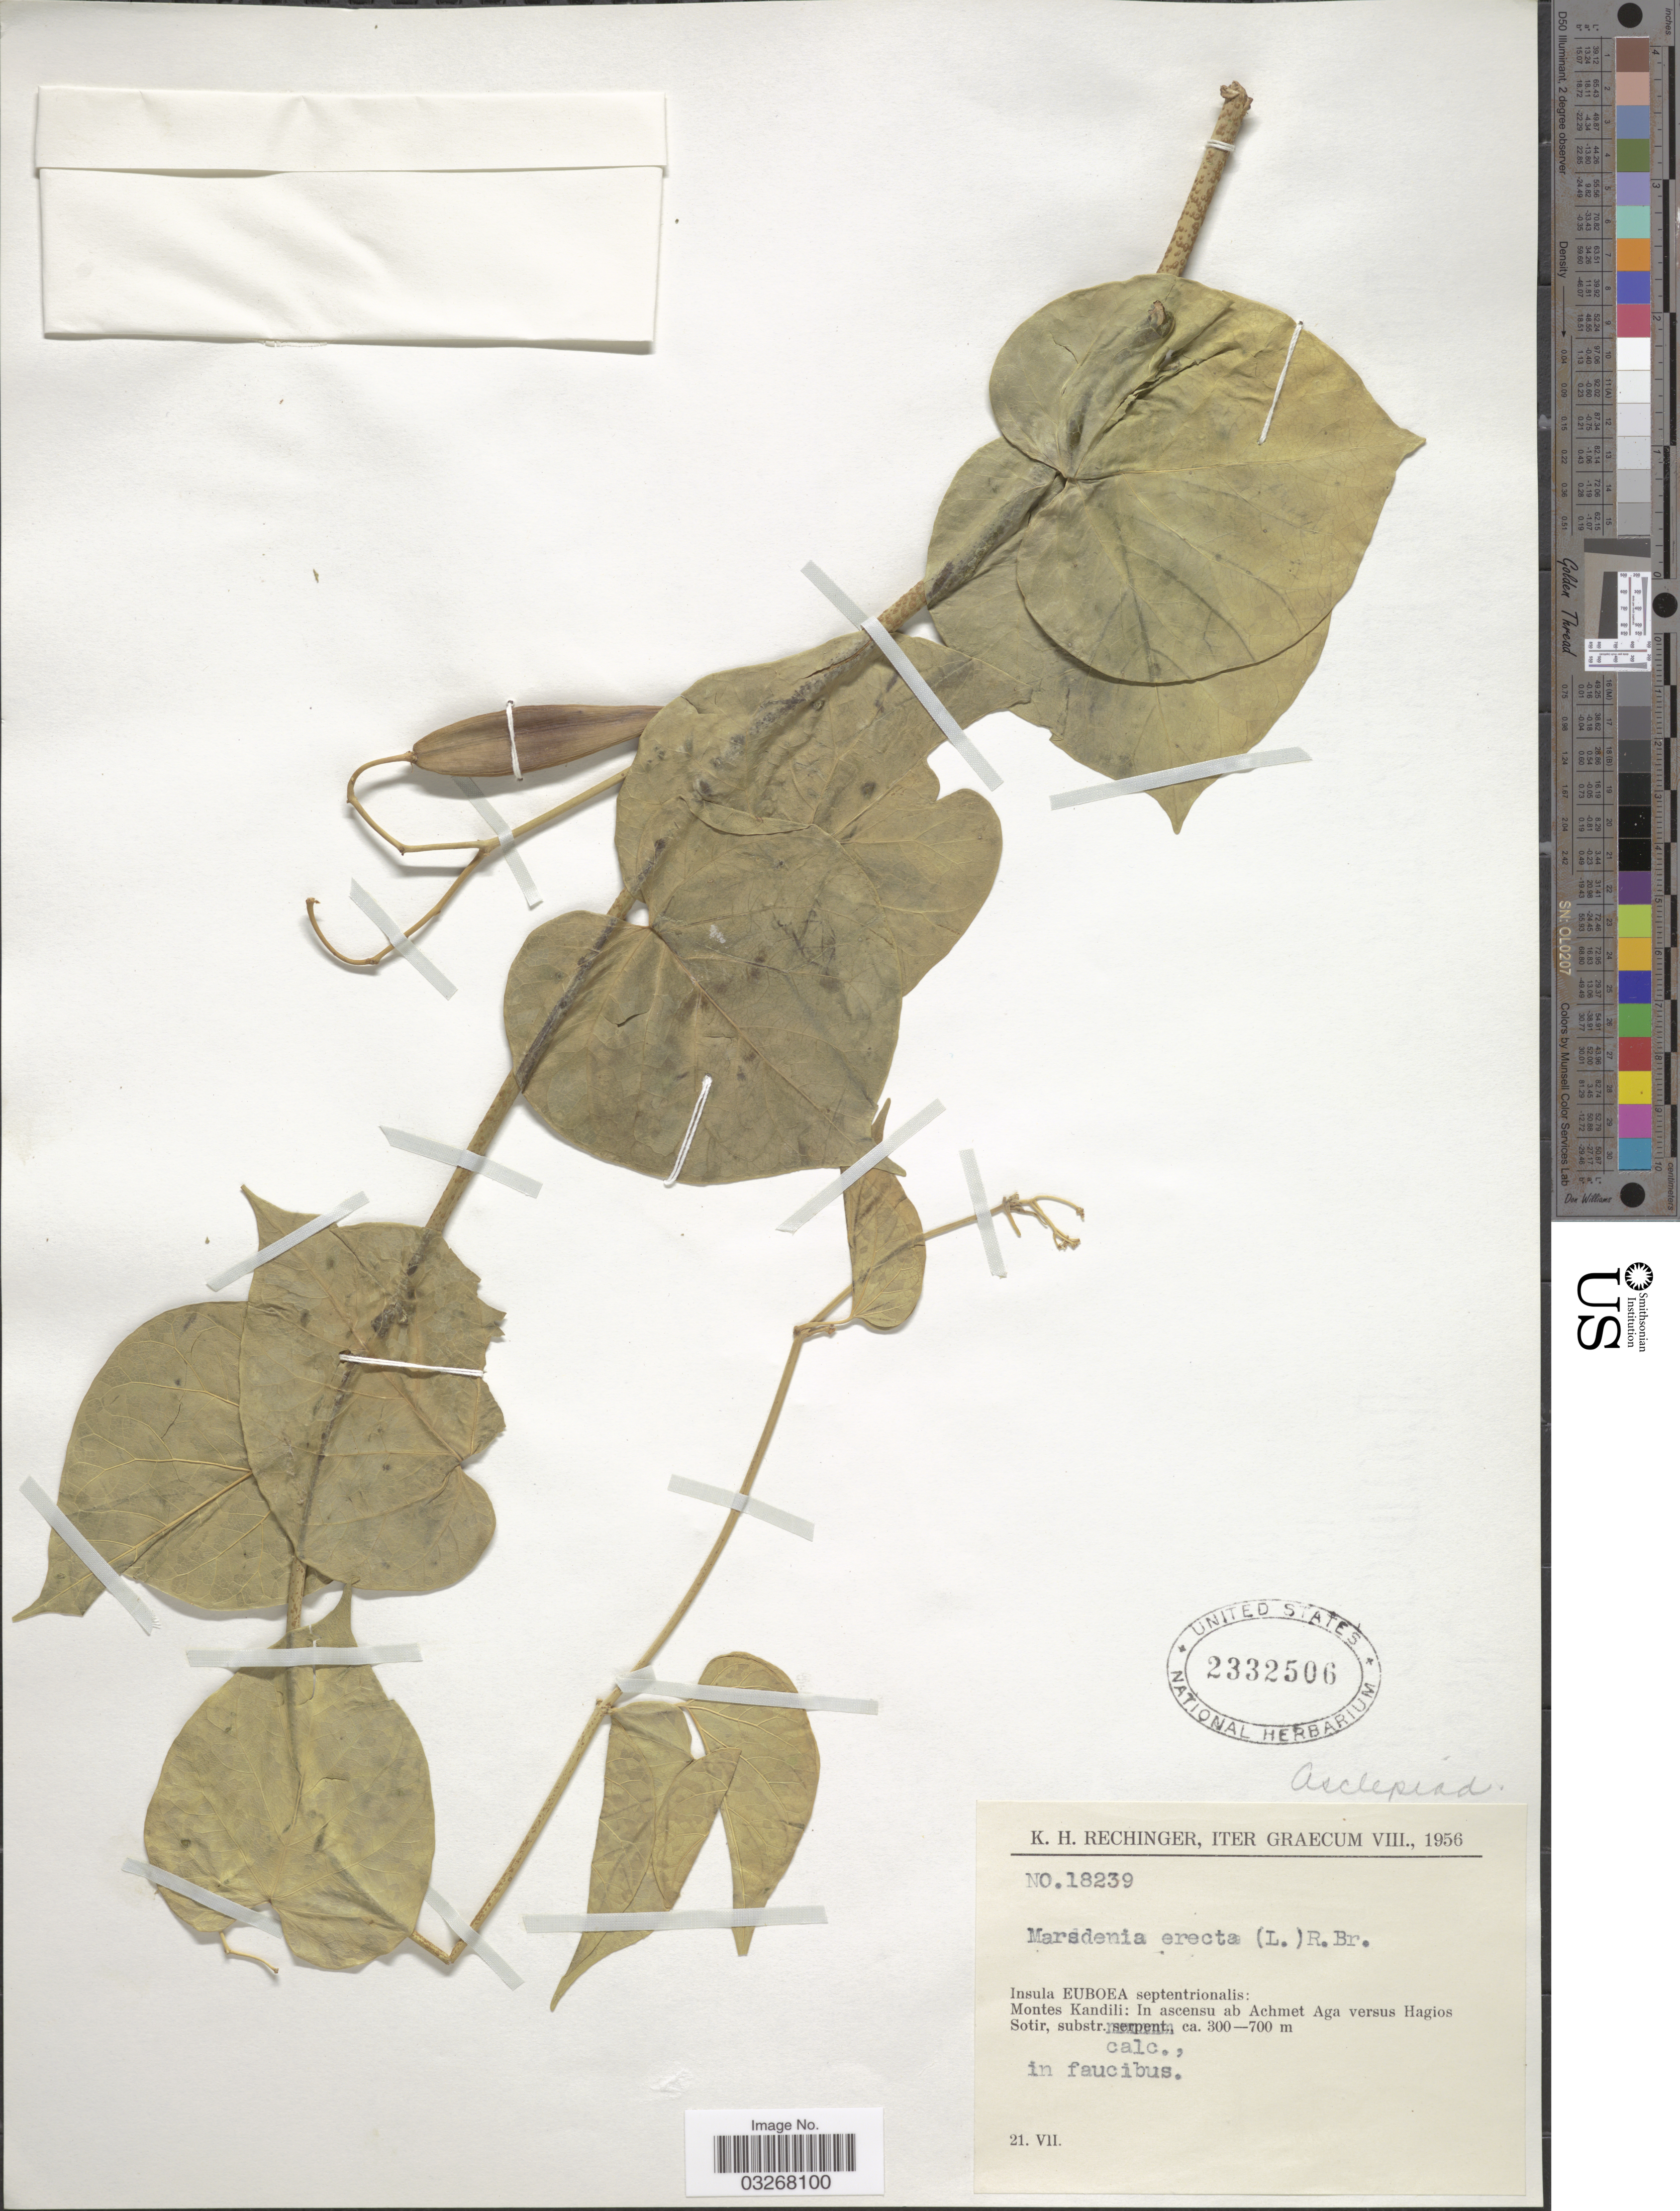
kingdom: Plantae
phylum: Tracheophyta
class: Magnoliopsida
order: Gentianales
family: Apocynaceae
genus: Marsdenia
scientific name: Marsdenia erecta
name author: R. Br.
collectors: K. H. Rechinger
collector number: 18239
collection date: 1956-07-21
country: Greece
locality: Iter Graecum, Insula EUBOEA septentrionalis: Montes Kandili: In ascensu ab Achmet Aga versus Hagios Sotir, substr. calc., in faucibus.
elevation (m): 300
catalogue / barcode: US 2332506